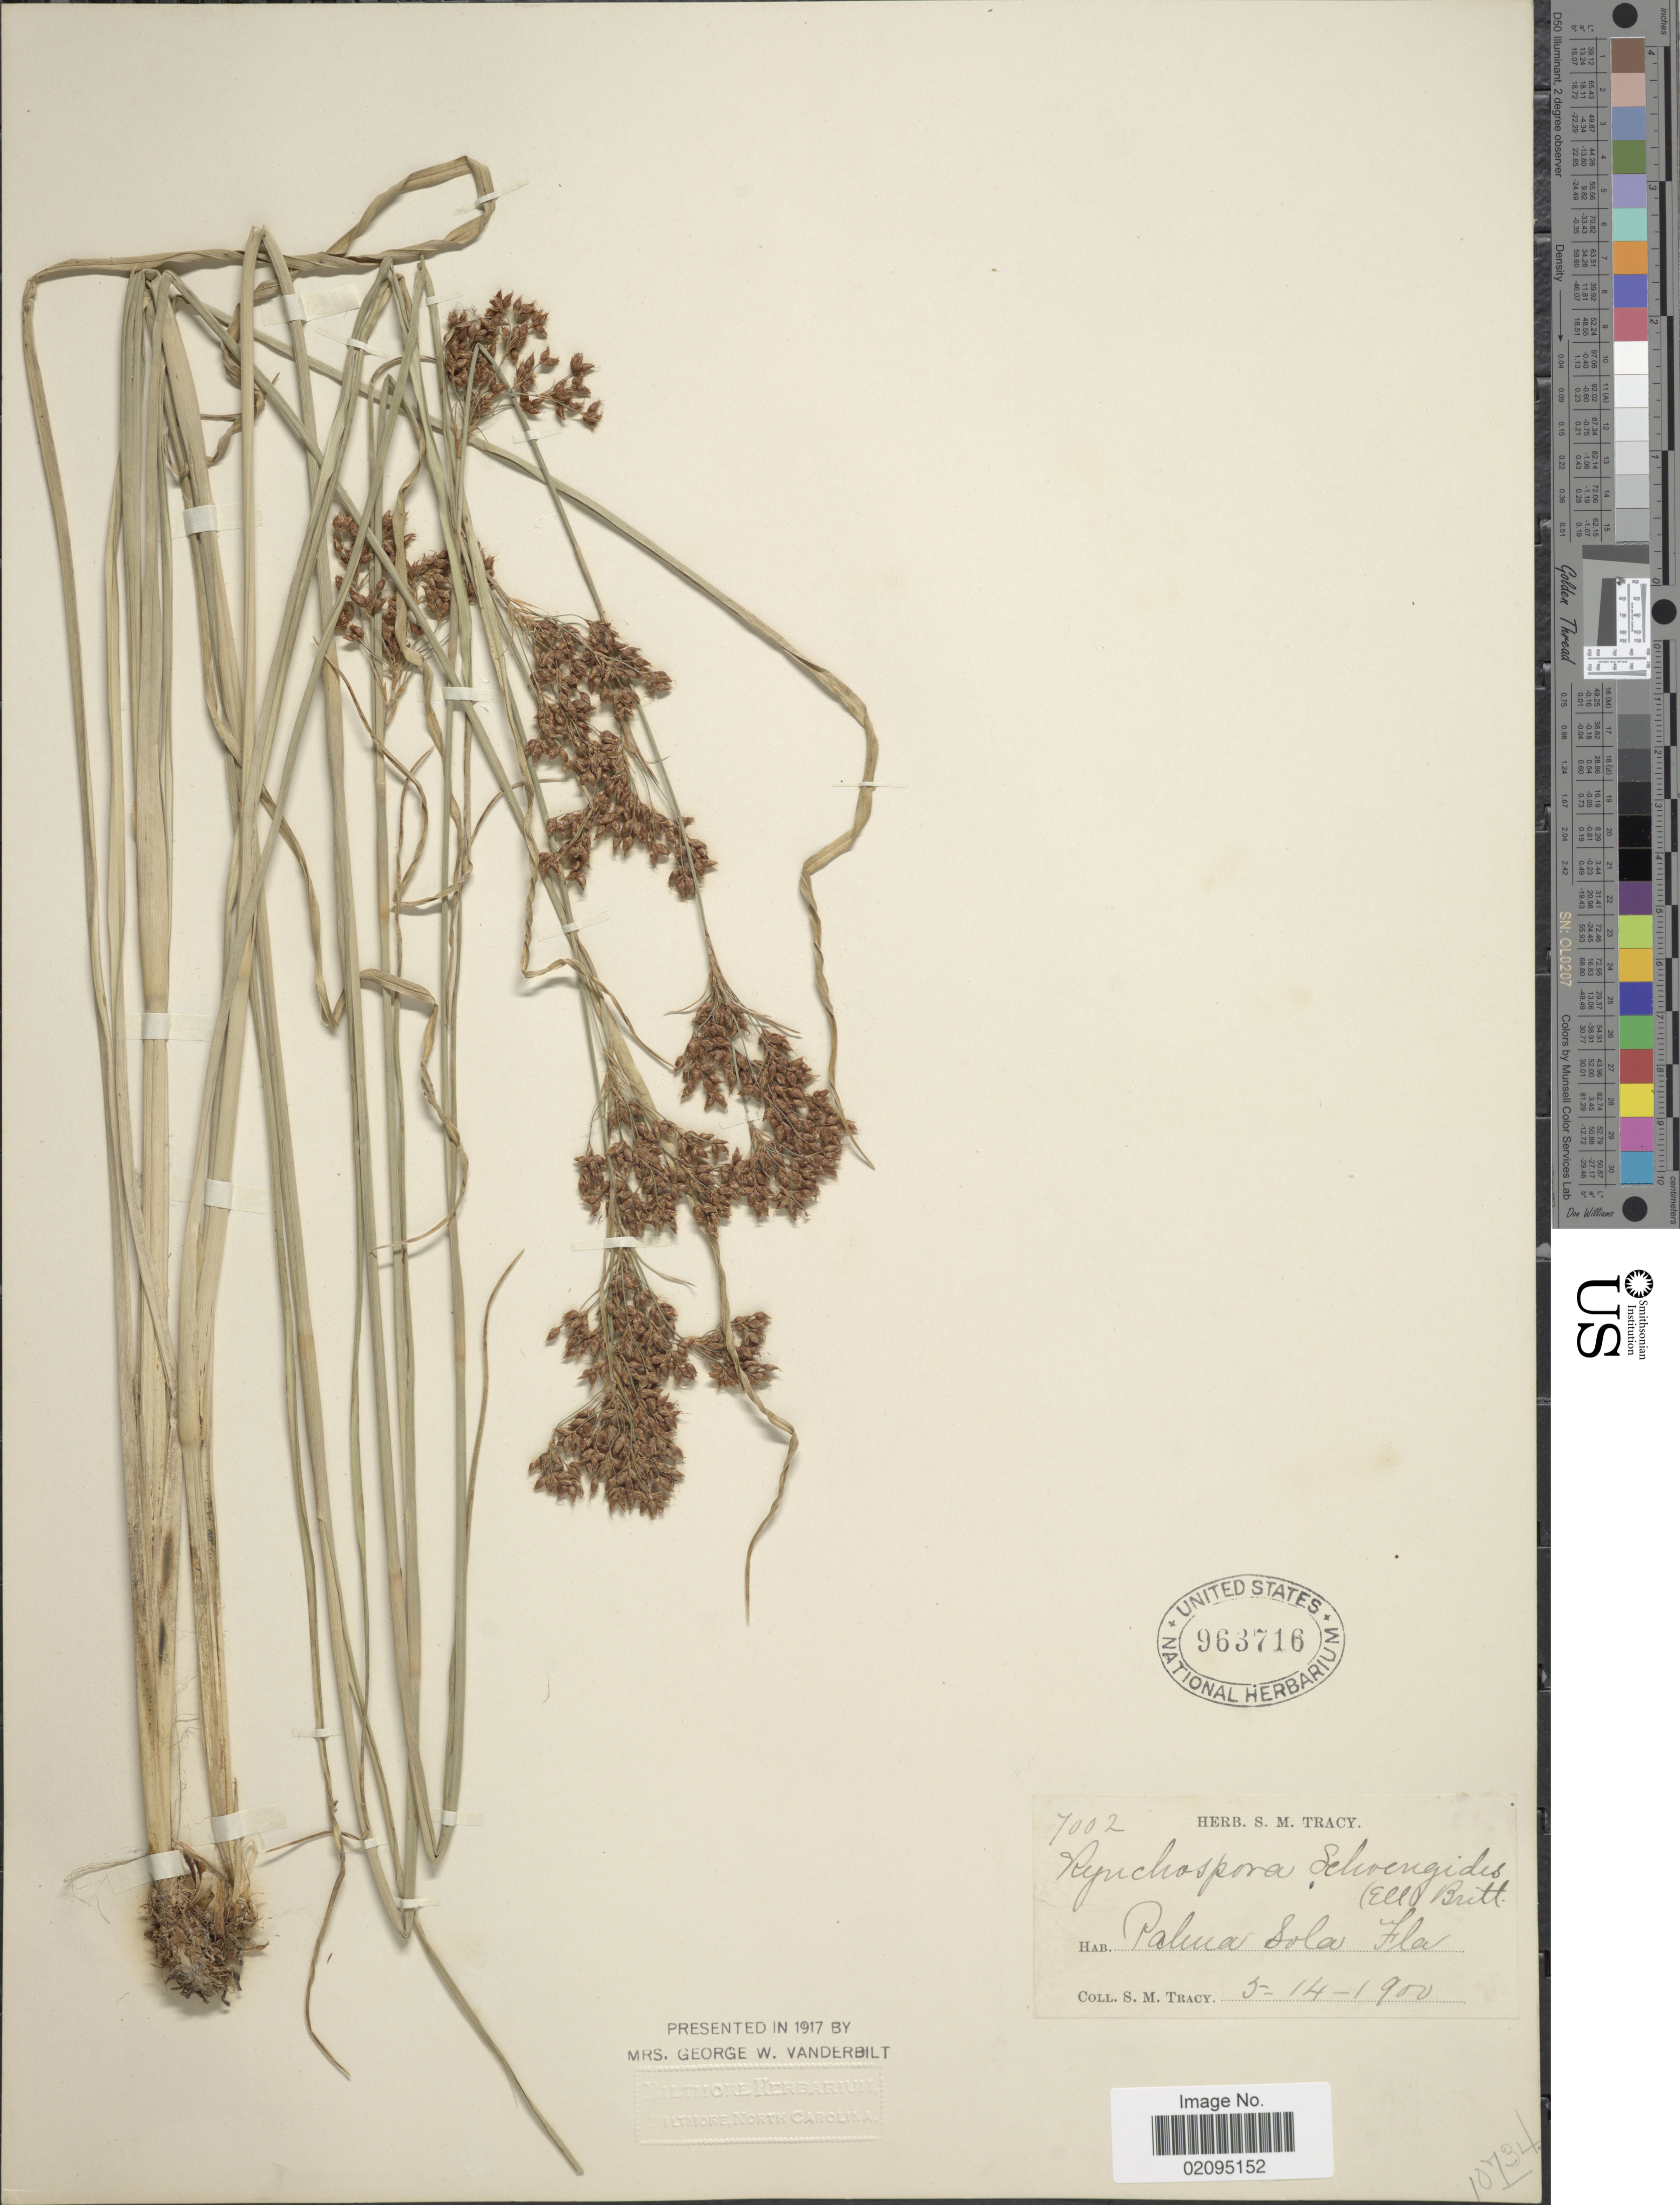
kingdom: Plantae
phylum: Tracheophyta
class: Liliopsida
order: Poales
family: Cyperaceae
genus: Rhynchospora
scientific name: Rhynchospora elliottii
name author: A. Dietr.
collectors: S. M. Tracy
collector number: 7002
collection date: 1900-05-14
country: United States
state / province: Florida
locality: Palma Sola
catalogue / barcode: US 963716